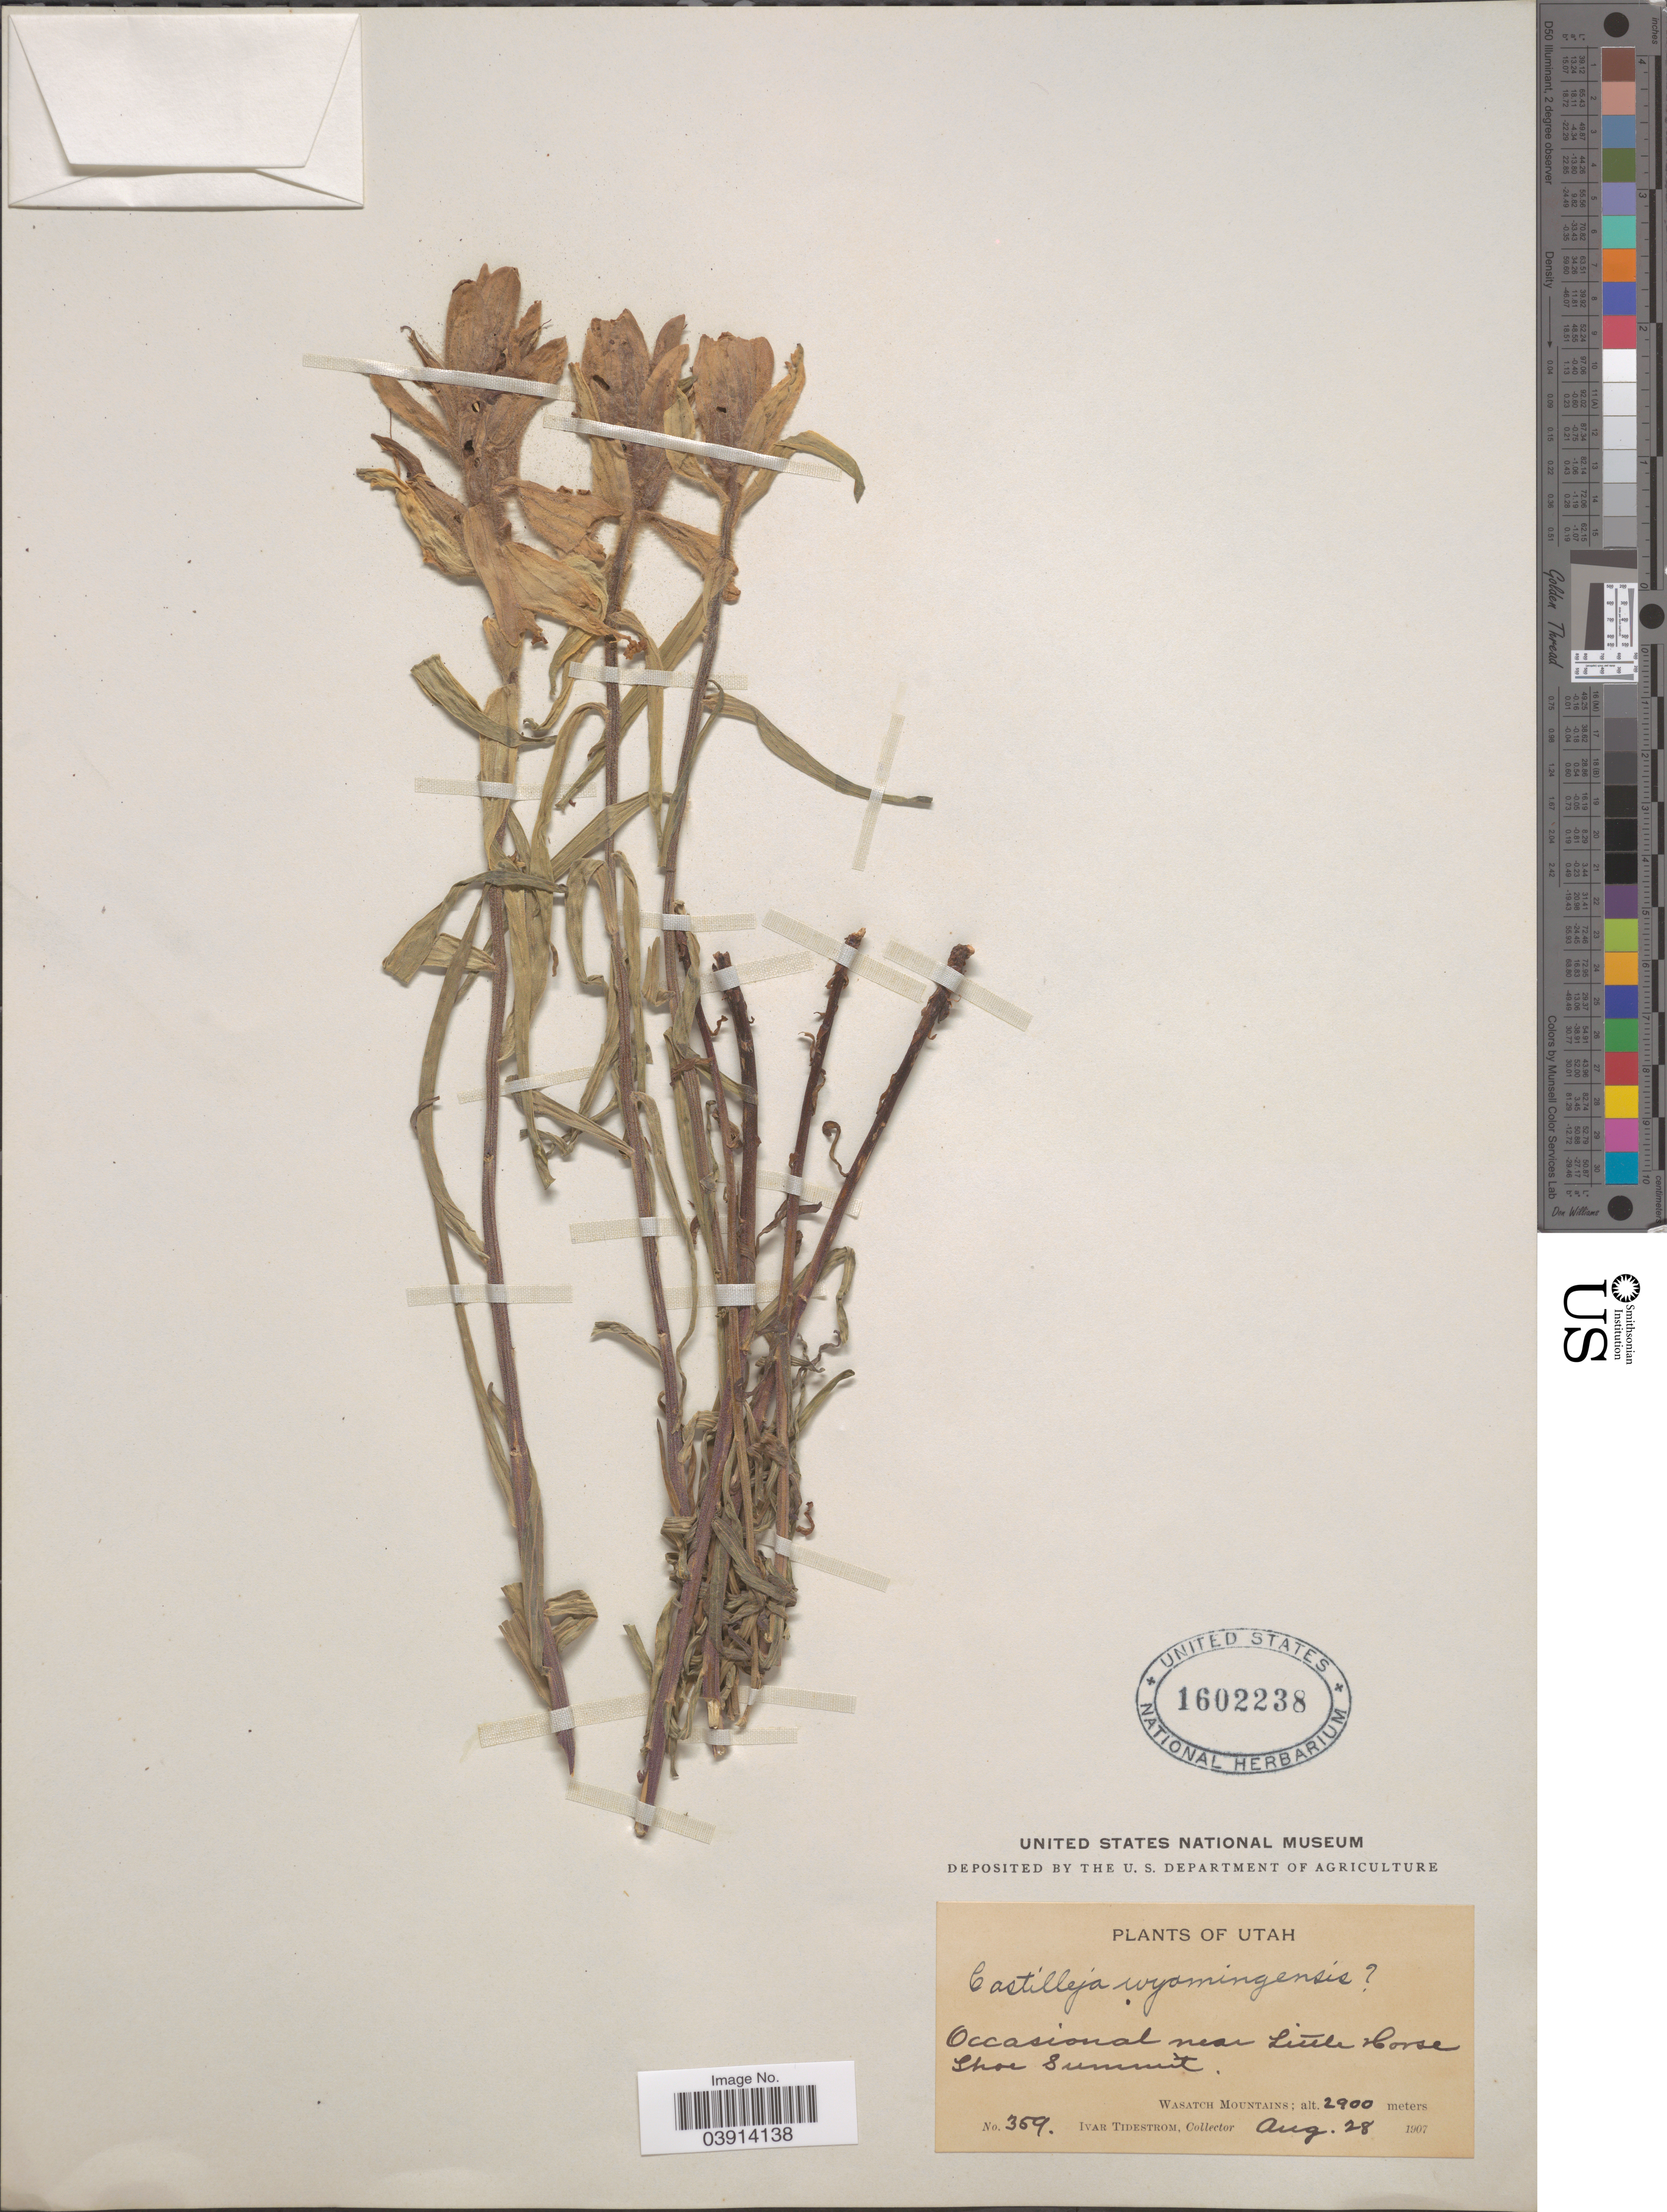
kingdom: Plantae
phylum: Tracheophyta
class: Magnoliopsida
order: Lamiales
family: Orobanchaceae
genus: Castilleja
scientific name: Castilleja tenella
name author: Rebrist.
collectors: I. F. Tidestrom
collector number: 359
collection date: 1907-08-28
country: United States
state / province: Utah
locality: Near Little Horse Shoe Summit. Wasatch Mountains.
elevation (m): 2900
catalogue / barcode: US 1602238